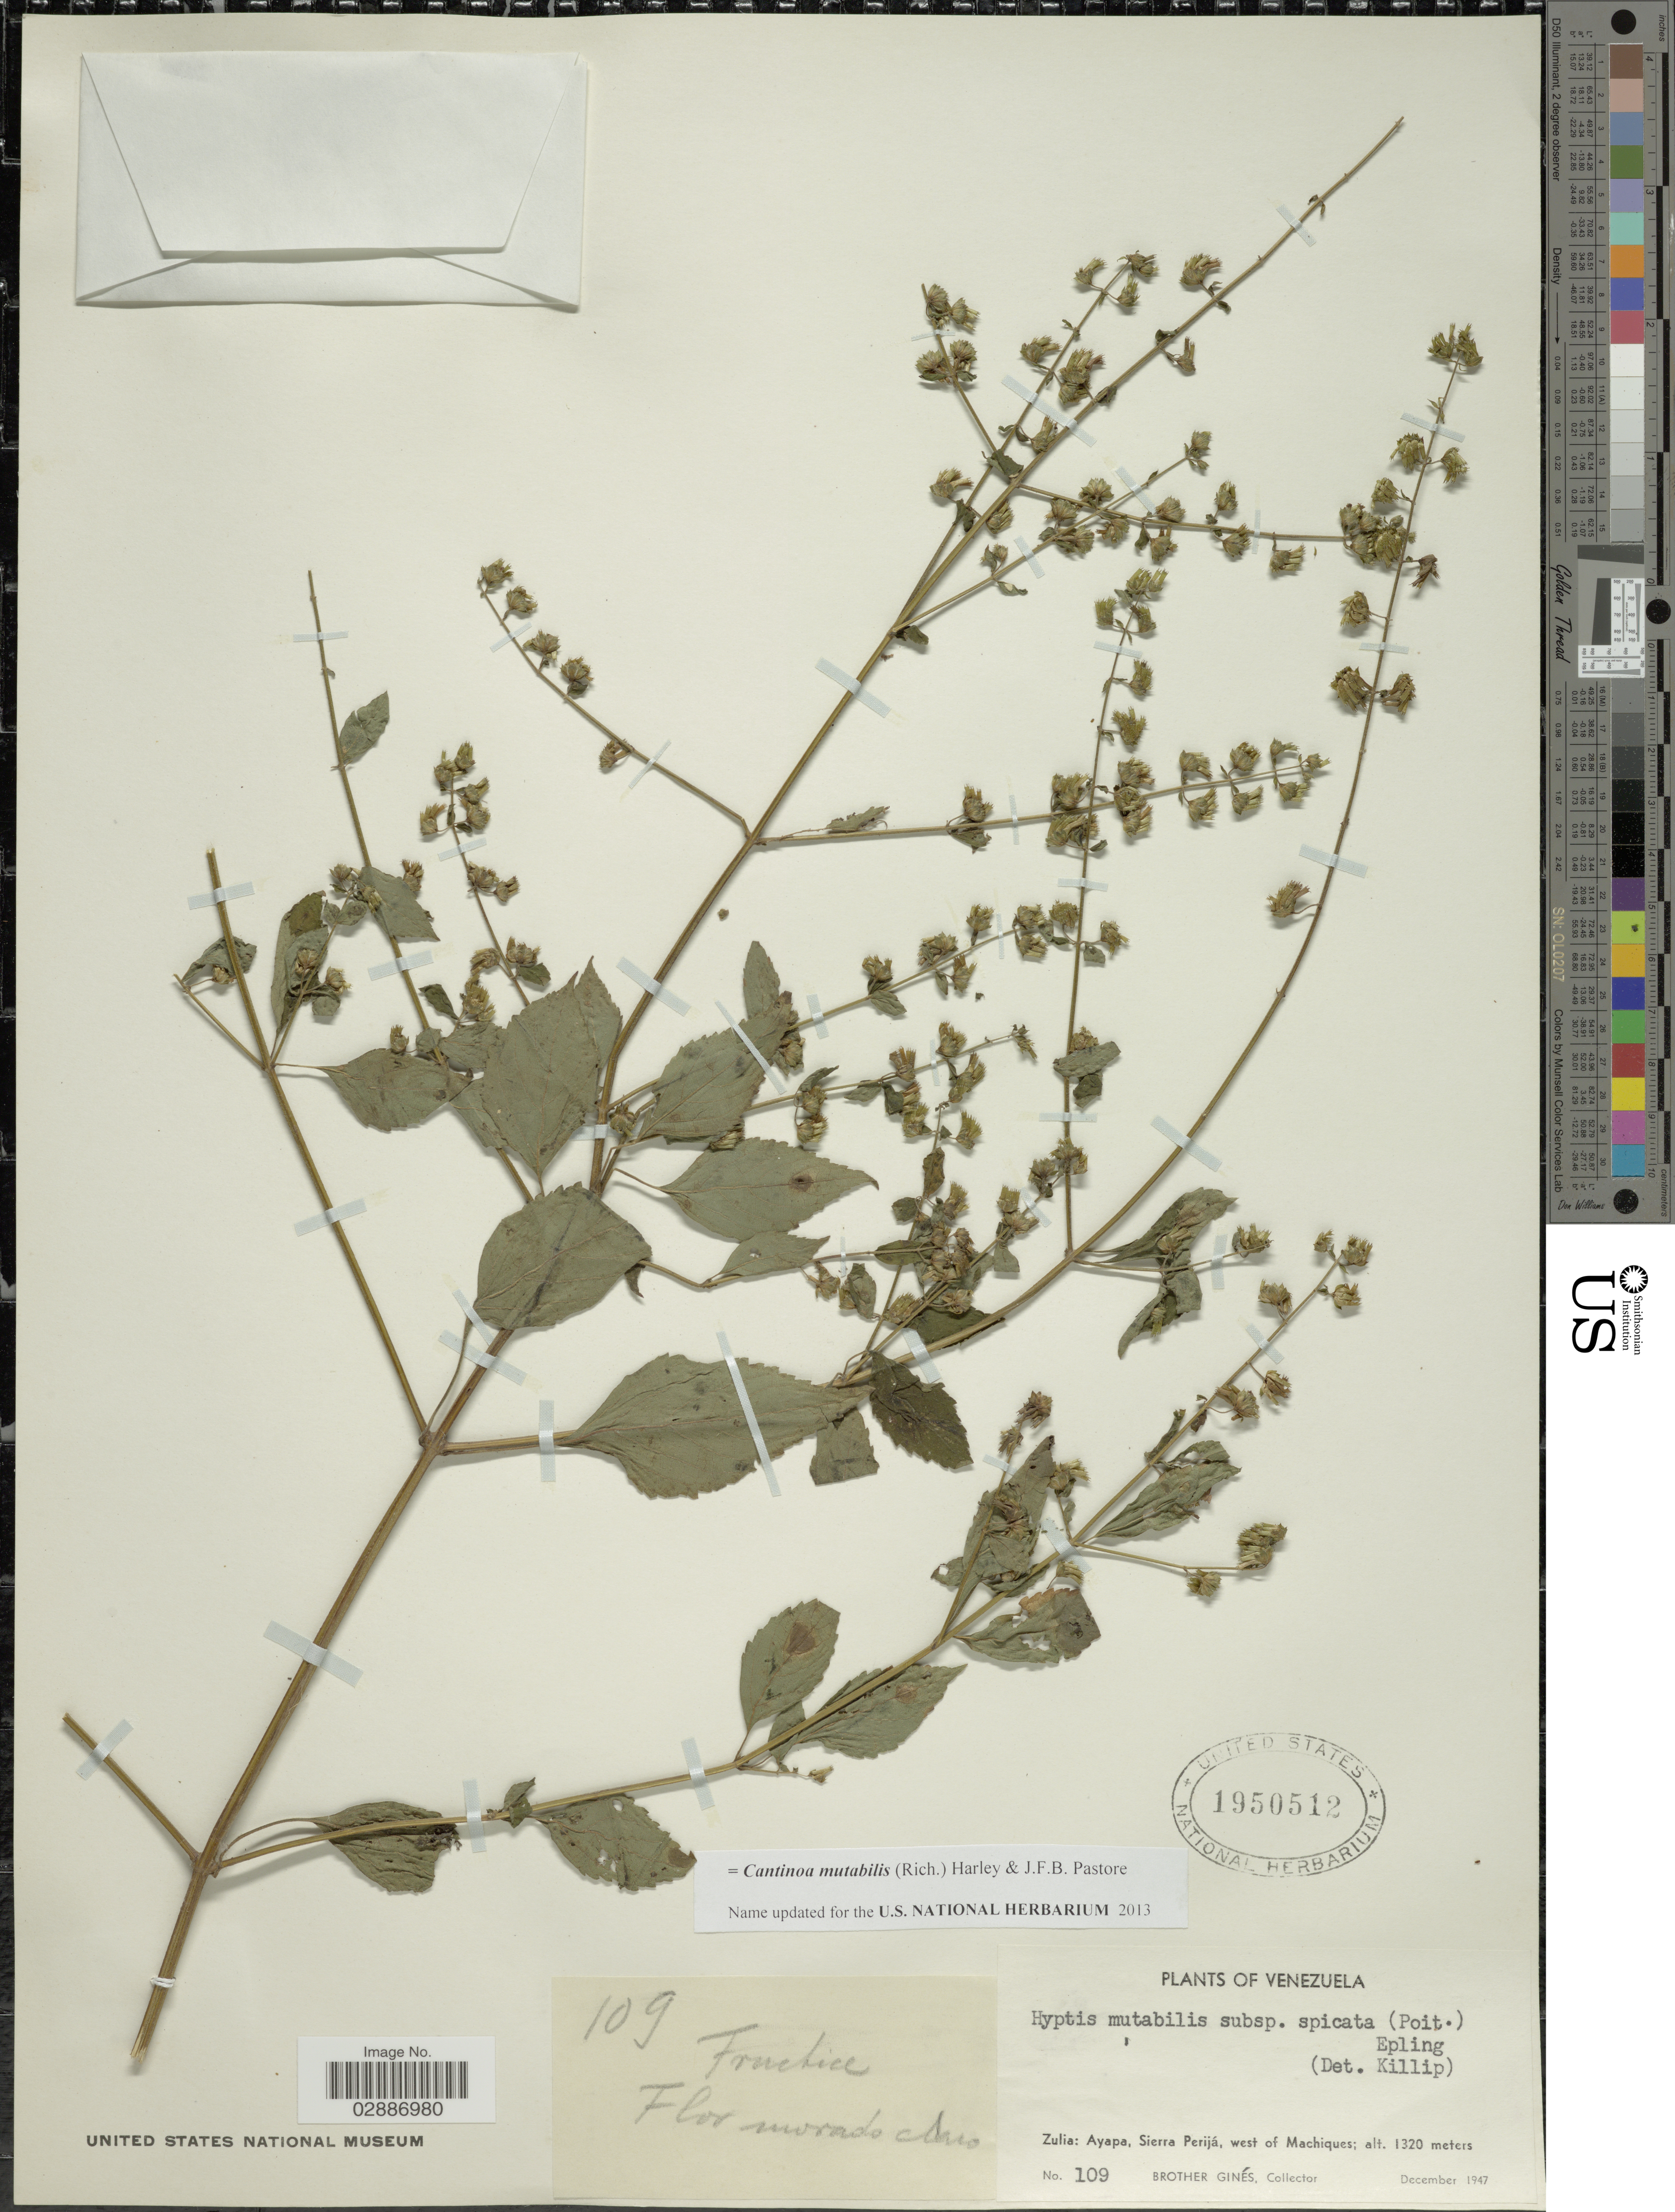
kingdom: Plantae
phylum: Tracheophyta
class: Magnoliopsida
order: Lamiales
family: Lamiaceae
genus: Cantinoa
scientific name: Cantinoa mutabilis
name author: (Epling) Harley & J.F.B. Pastore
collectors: Bro. Gines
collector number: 109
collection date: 1947-12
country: Venezuela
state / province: Zulia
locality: Ayapa, Sierra Perijá, west of Machiques.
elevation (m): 1320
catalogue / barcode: US 1950512